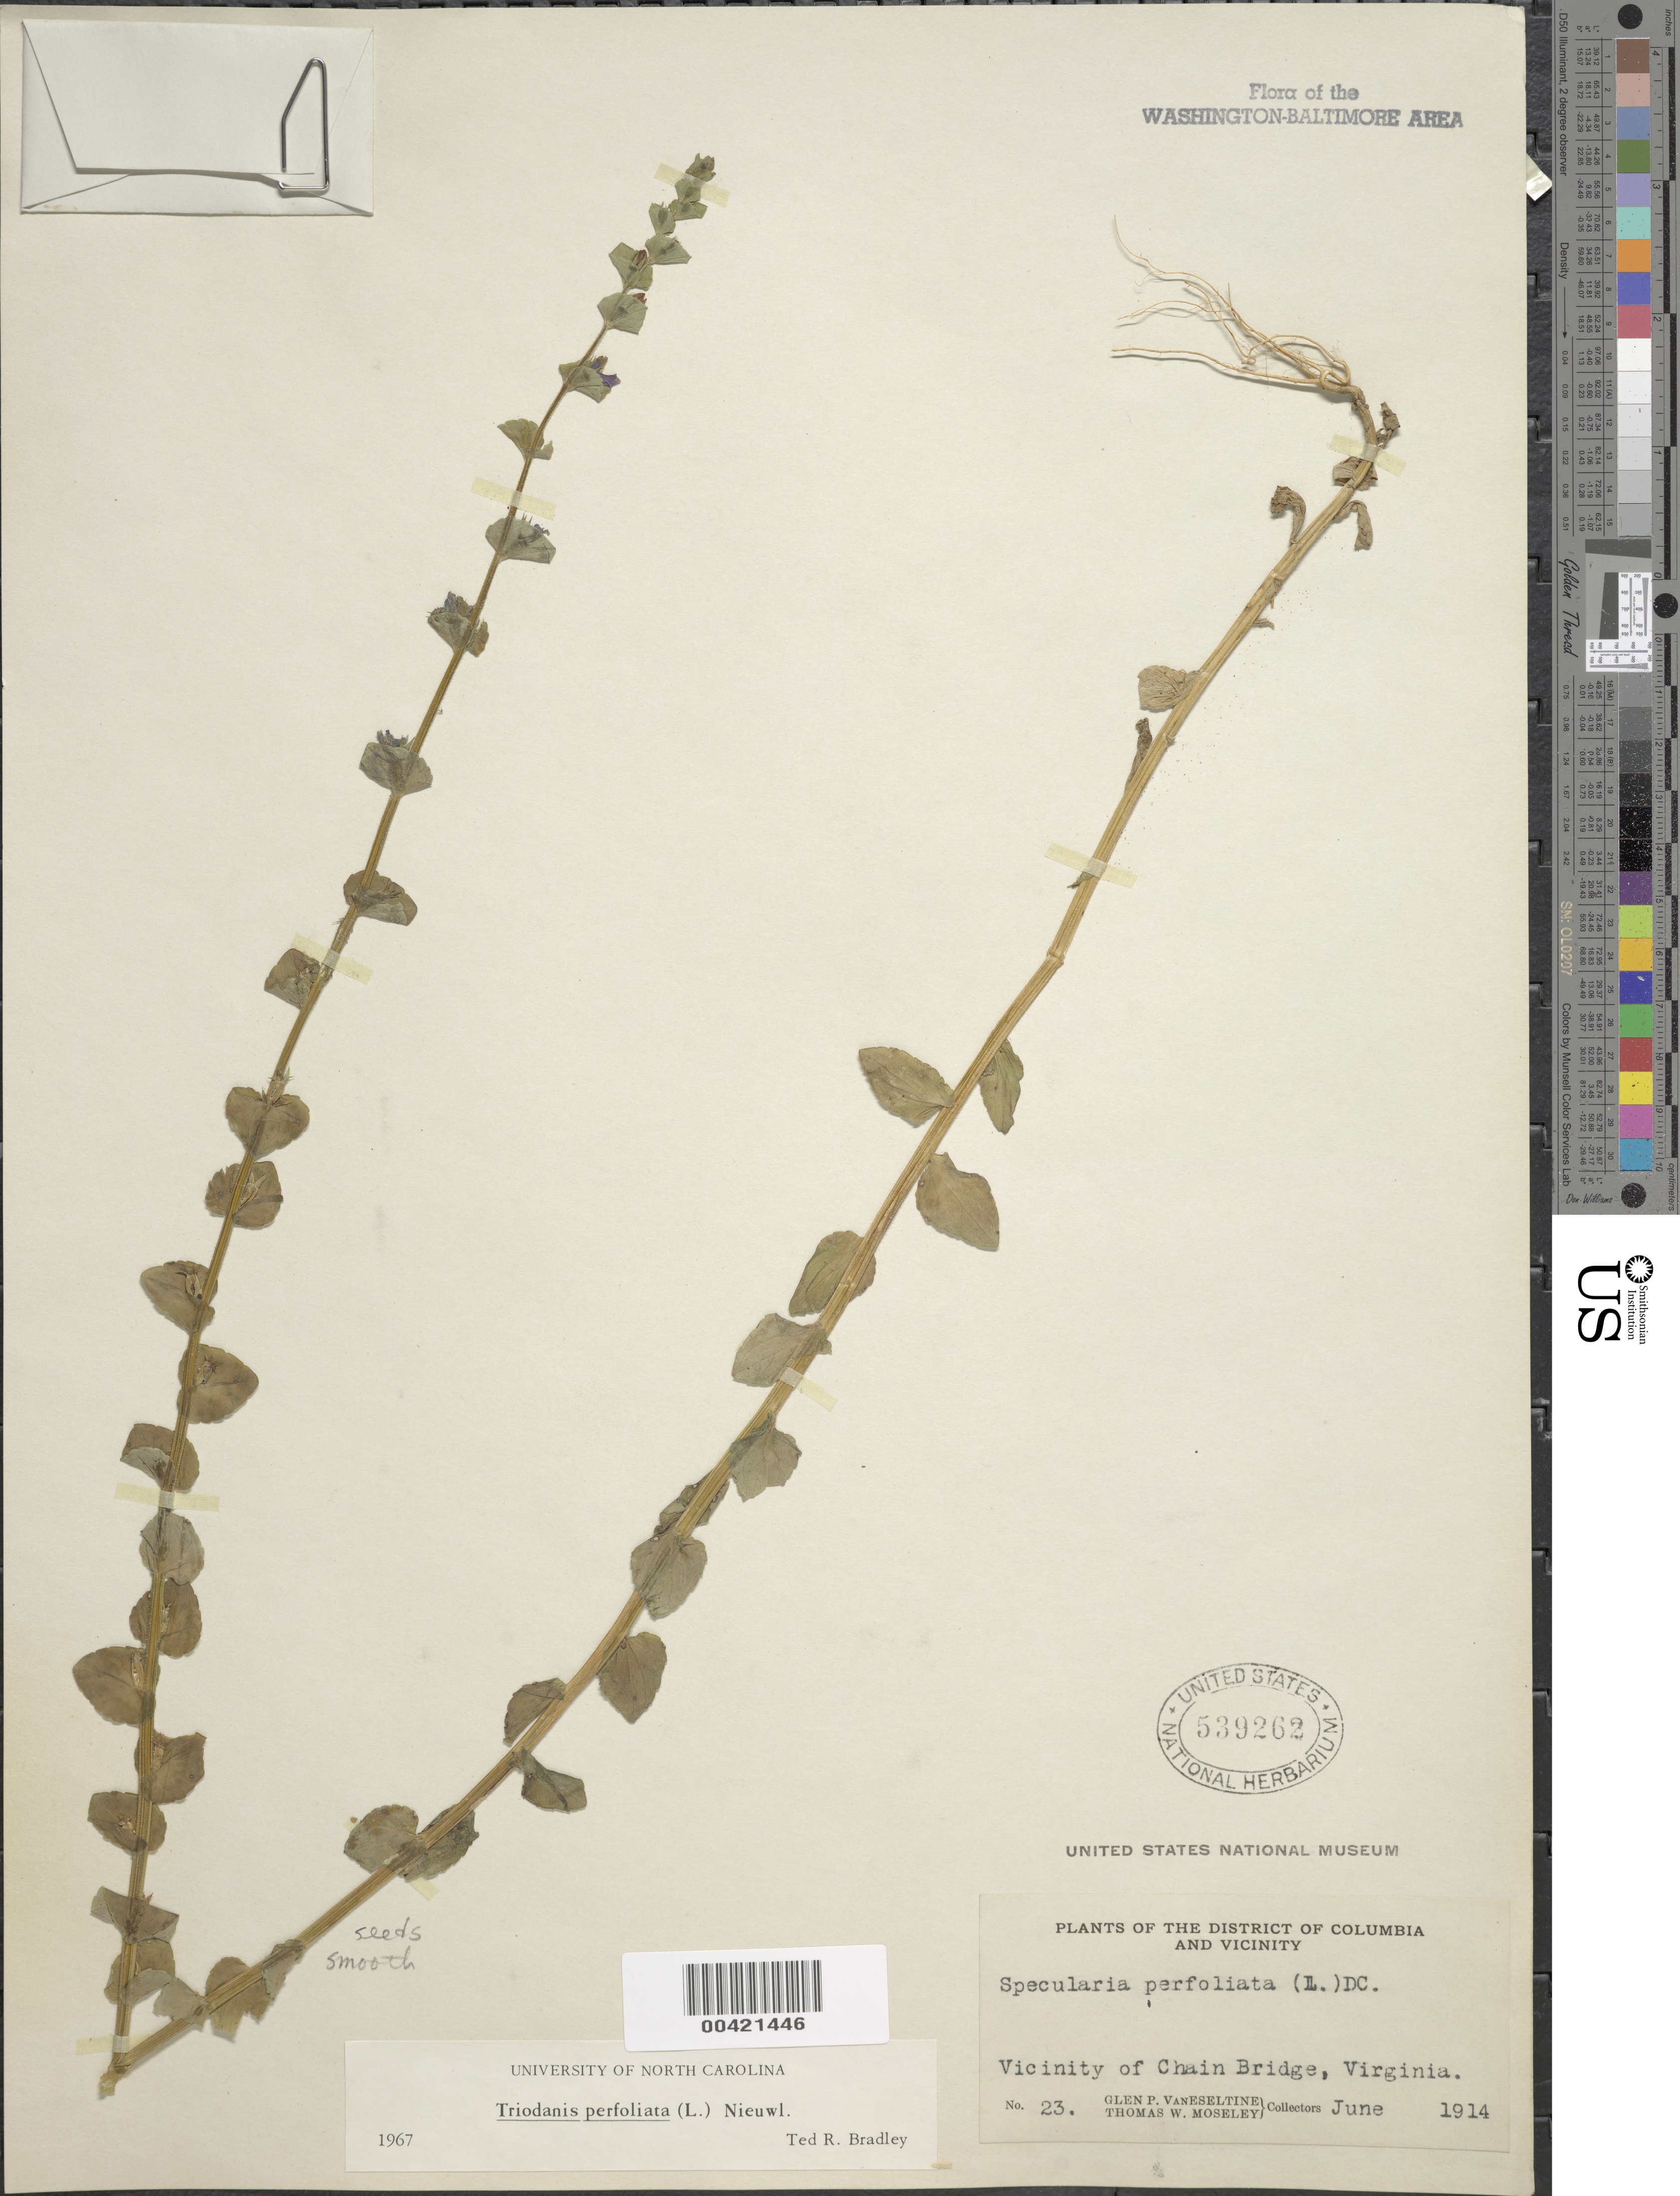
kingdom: Plantae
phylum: Tracheophyta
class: Magnoliopsida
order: Asterales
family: Campanulaceae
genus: Triodanis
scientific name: Triodanis perfoliata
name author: (L.) Nieuwl.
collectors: G. P. Van Eseltine & T. Moseley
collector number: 23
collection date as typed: Jun 1914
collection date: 1914-06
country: United States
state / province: Virginia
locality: Vicinity of Chain Bridge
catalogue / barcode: US 539262